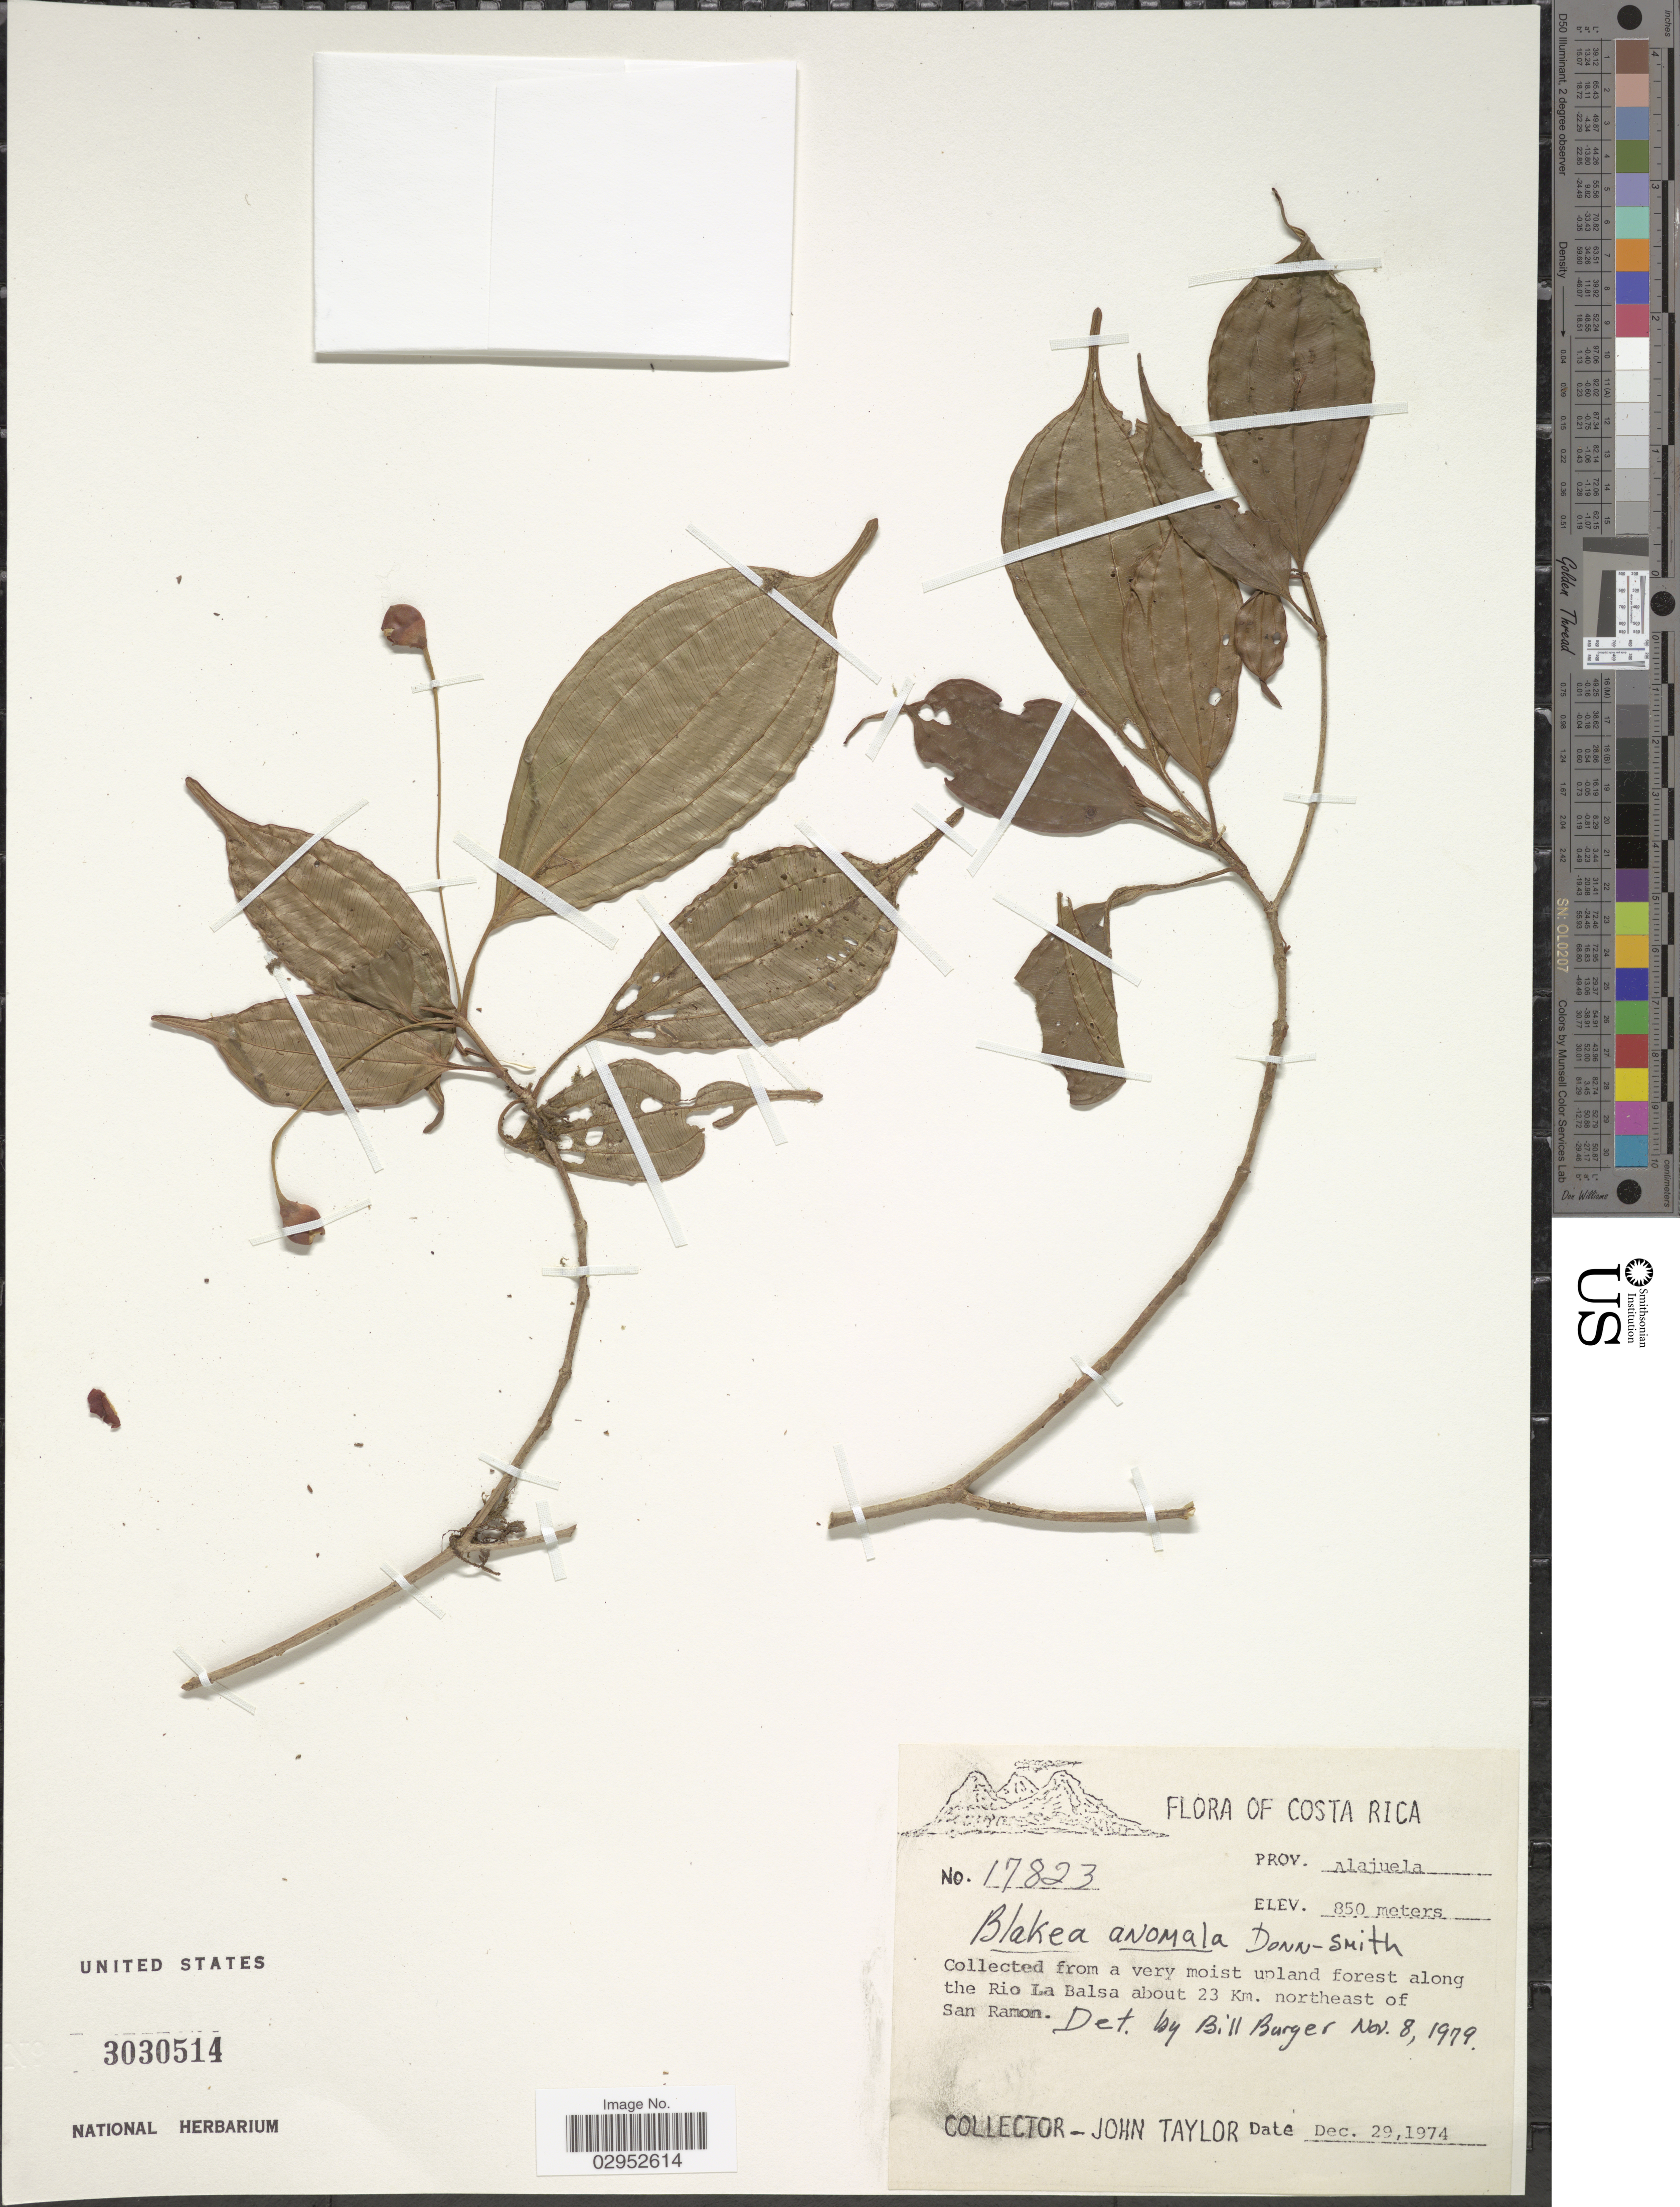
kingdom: Plantae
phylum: Tracheophyta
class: Magnoliopsida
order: Myrtales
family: Melastomataceae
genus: Blakea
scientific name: Blakea anomala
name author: Donn. Sm.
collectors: J. Taylor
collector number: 17823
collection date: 1974-12-29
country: Costa Rica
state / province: Alajuela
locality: Along the Rio La Balsa about 23 Km. northeast of San Ramon.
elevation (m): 850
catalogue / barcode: US 3030514